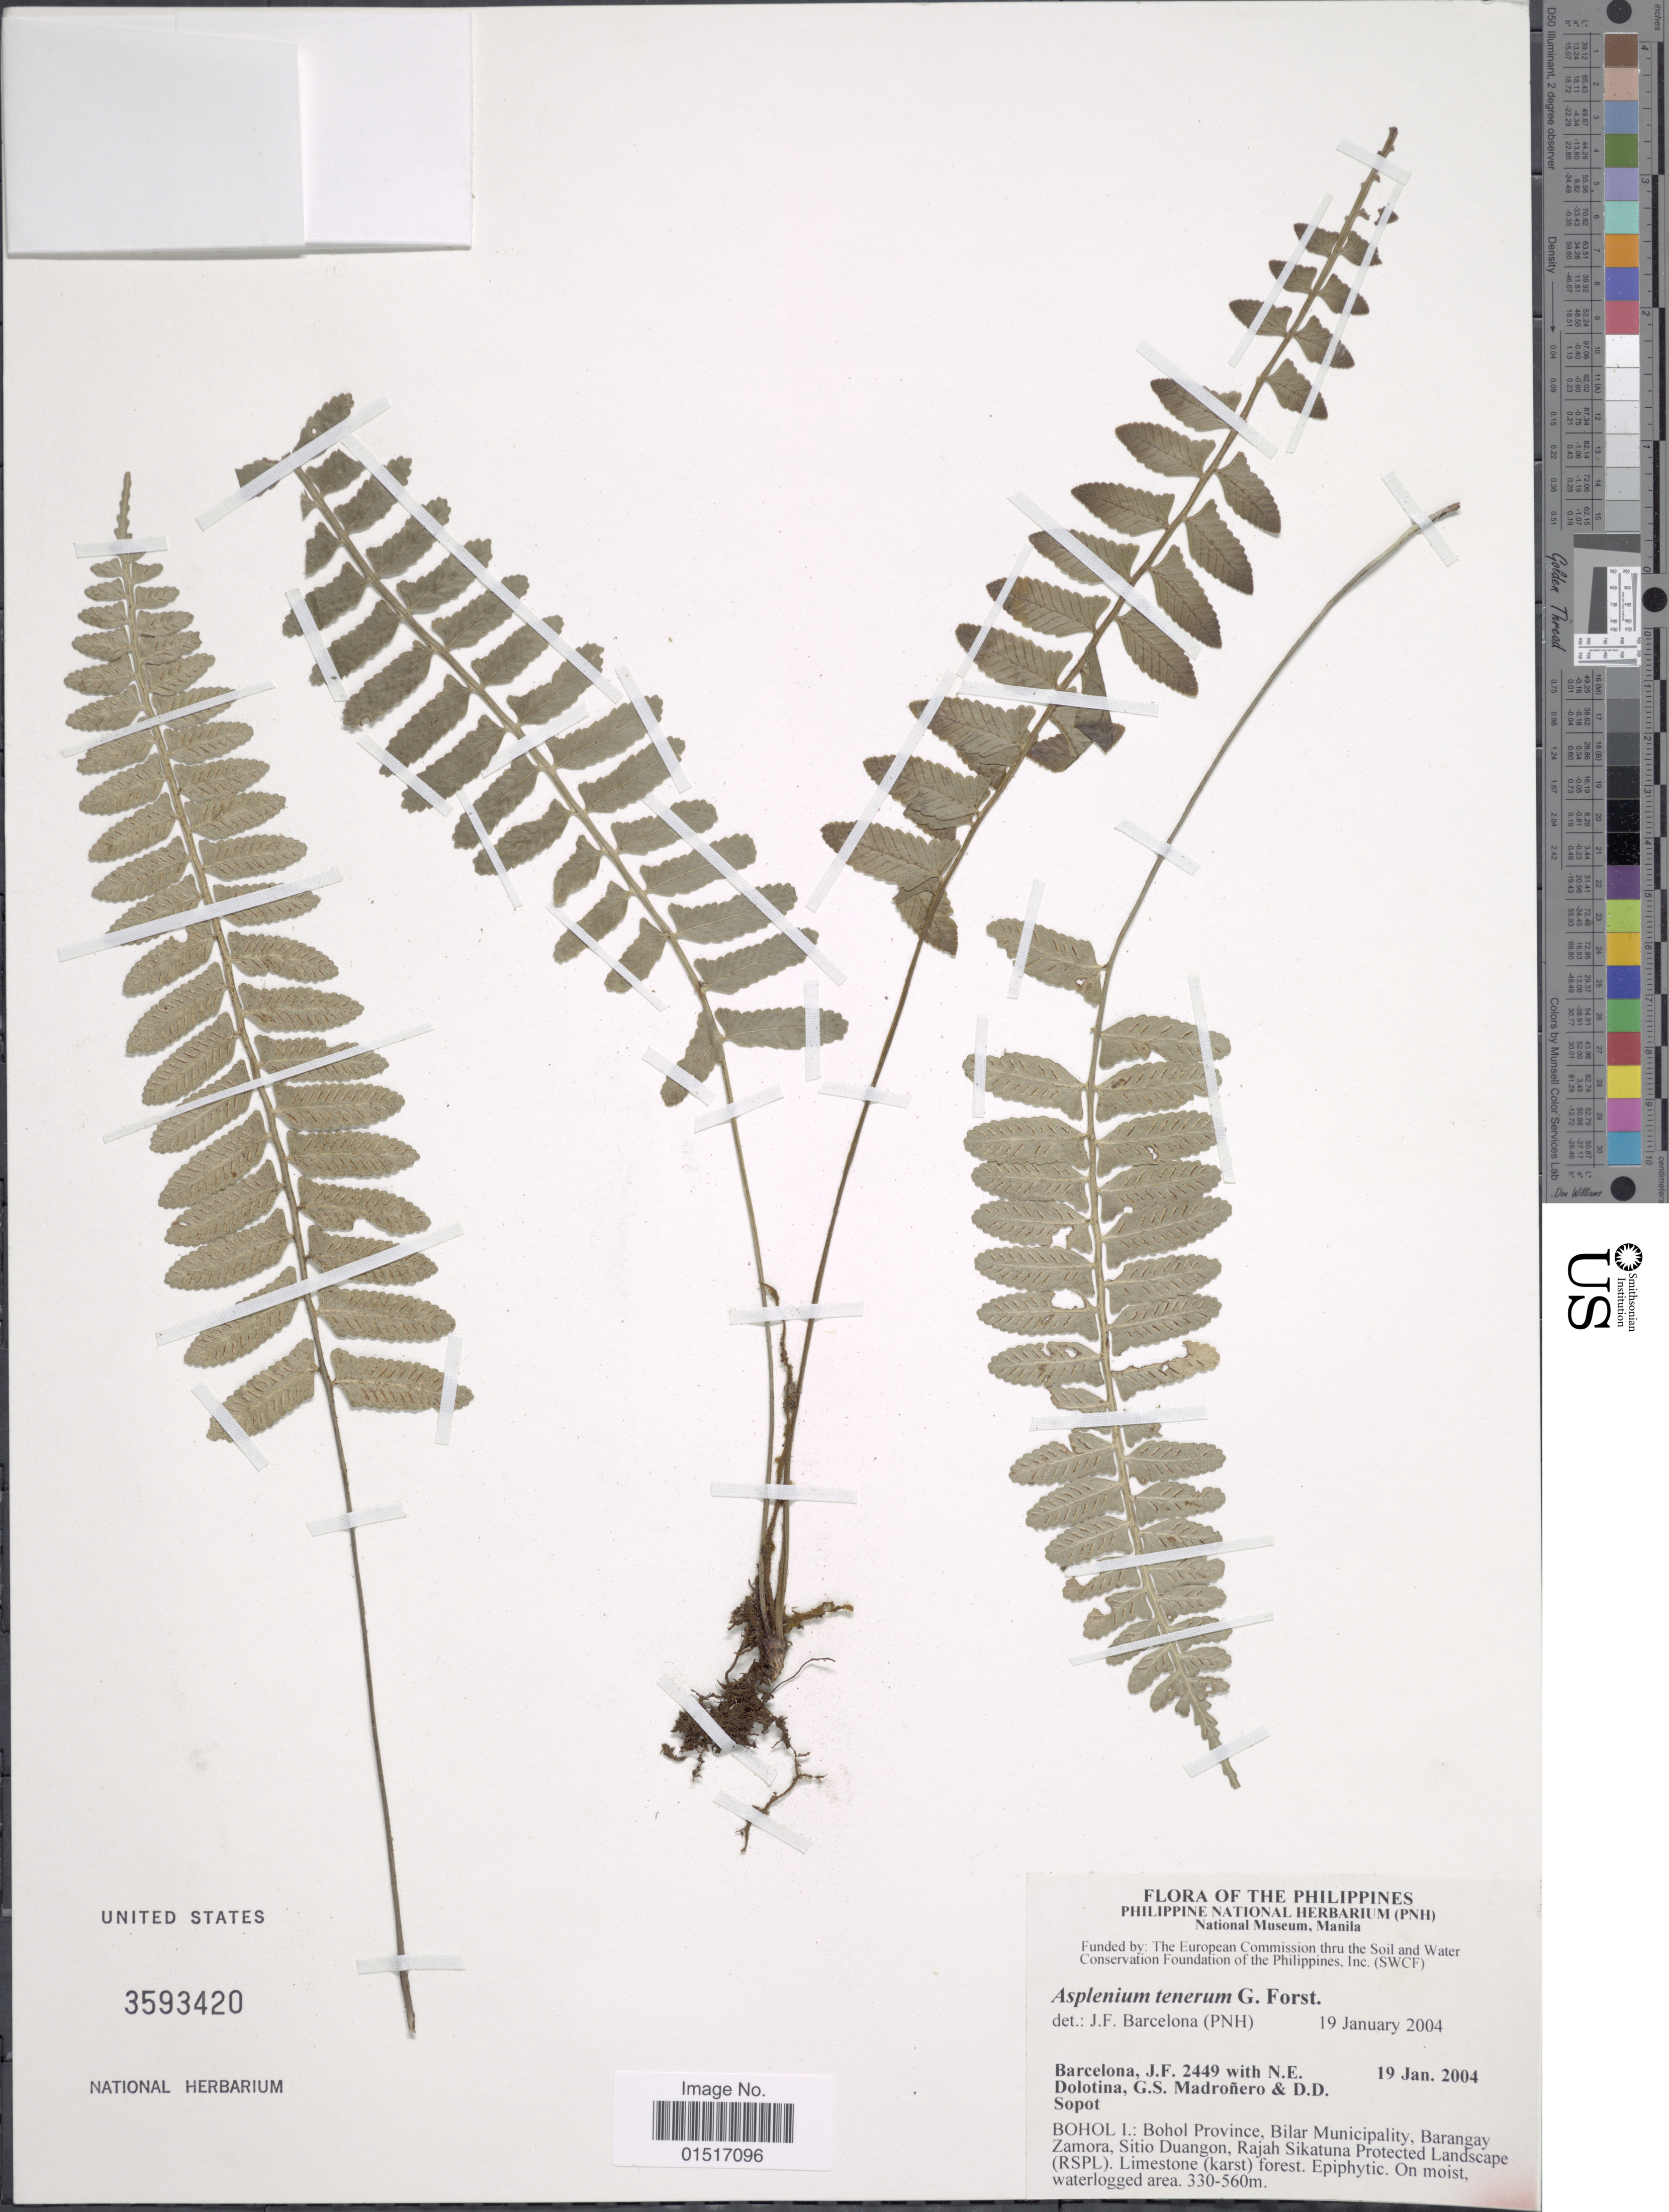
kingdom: Plantae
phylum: Tracheophyta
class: Polypodiopsida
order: Polypodiales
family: Aspleniaceae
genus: Asplenium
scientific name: Asplenium tenerum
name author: G. Forst.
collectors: J. F. Barcelona, N. Dolotina, G. Madroñero & D. Sopot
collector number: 2449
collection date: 2004-01-19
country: Philippines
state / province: Central Visayas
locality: Bohol I.: Bohol Province, Bilar Municipality, Barangay Zamora, Sitio Duangon, Rajah Sikatuna Protected Landscape (RSPL). Limestone (karst) forest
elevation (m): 330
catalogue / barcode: US 3593420